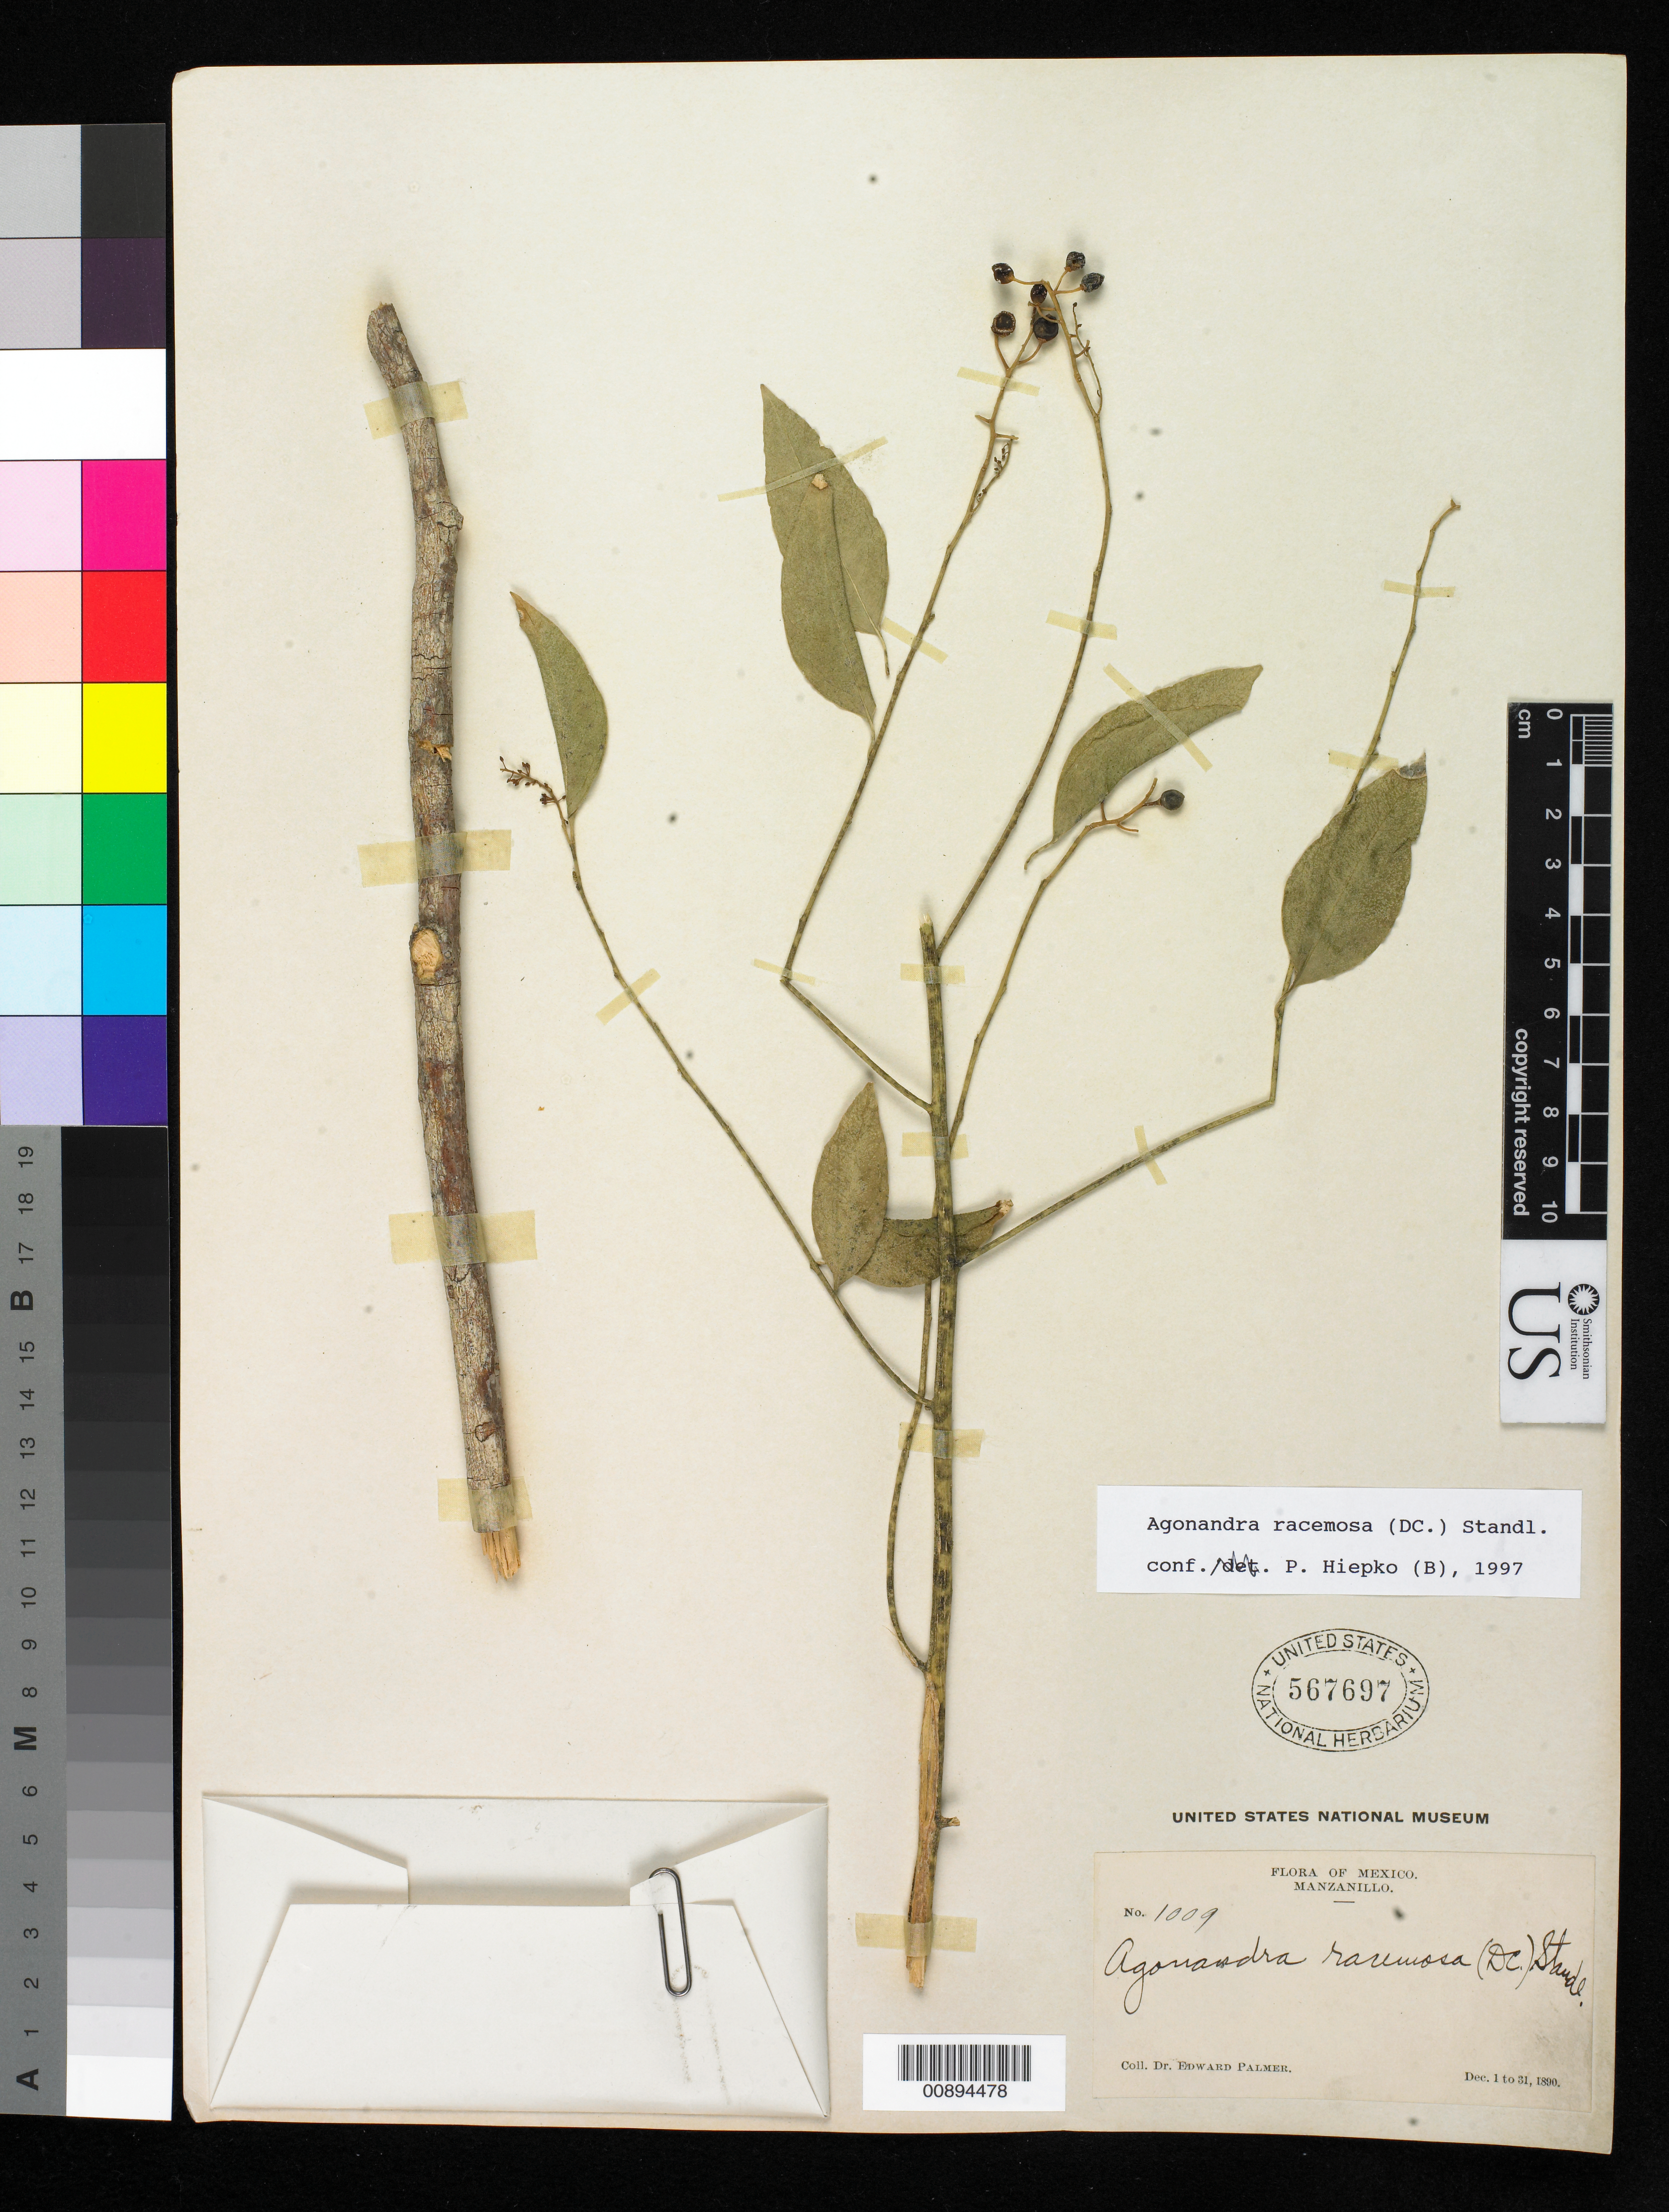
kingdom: Plantae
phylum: Tracheophyta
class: Magnoliopsida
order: Santalales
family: Opiliaceae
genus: Agonandra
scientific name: Agonandra racemosa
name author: (DC.) Standl.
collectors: E. Palmer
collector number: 1009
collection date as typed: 01 Dec 1890 to 31 Dec 1890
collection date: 1890-12-01/1890-12-31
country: Mexico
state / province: Colima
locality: Manzanillo, Colima.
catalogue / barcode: US 567697